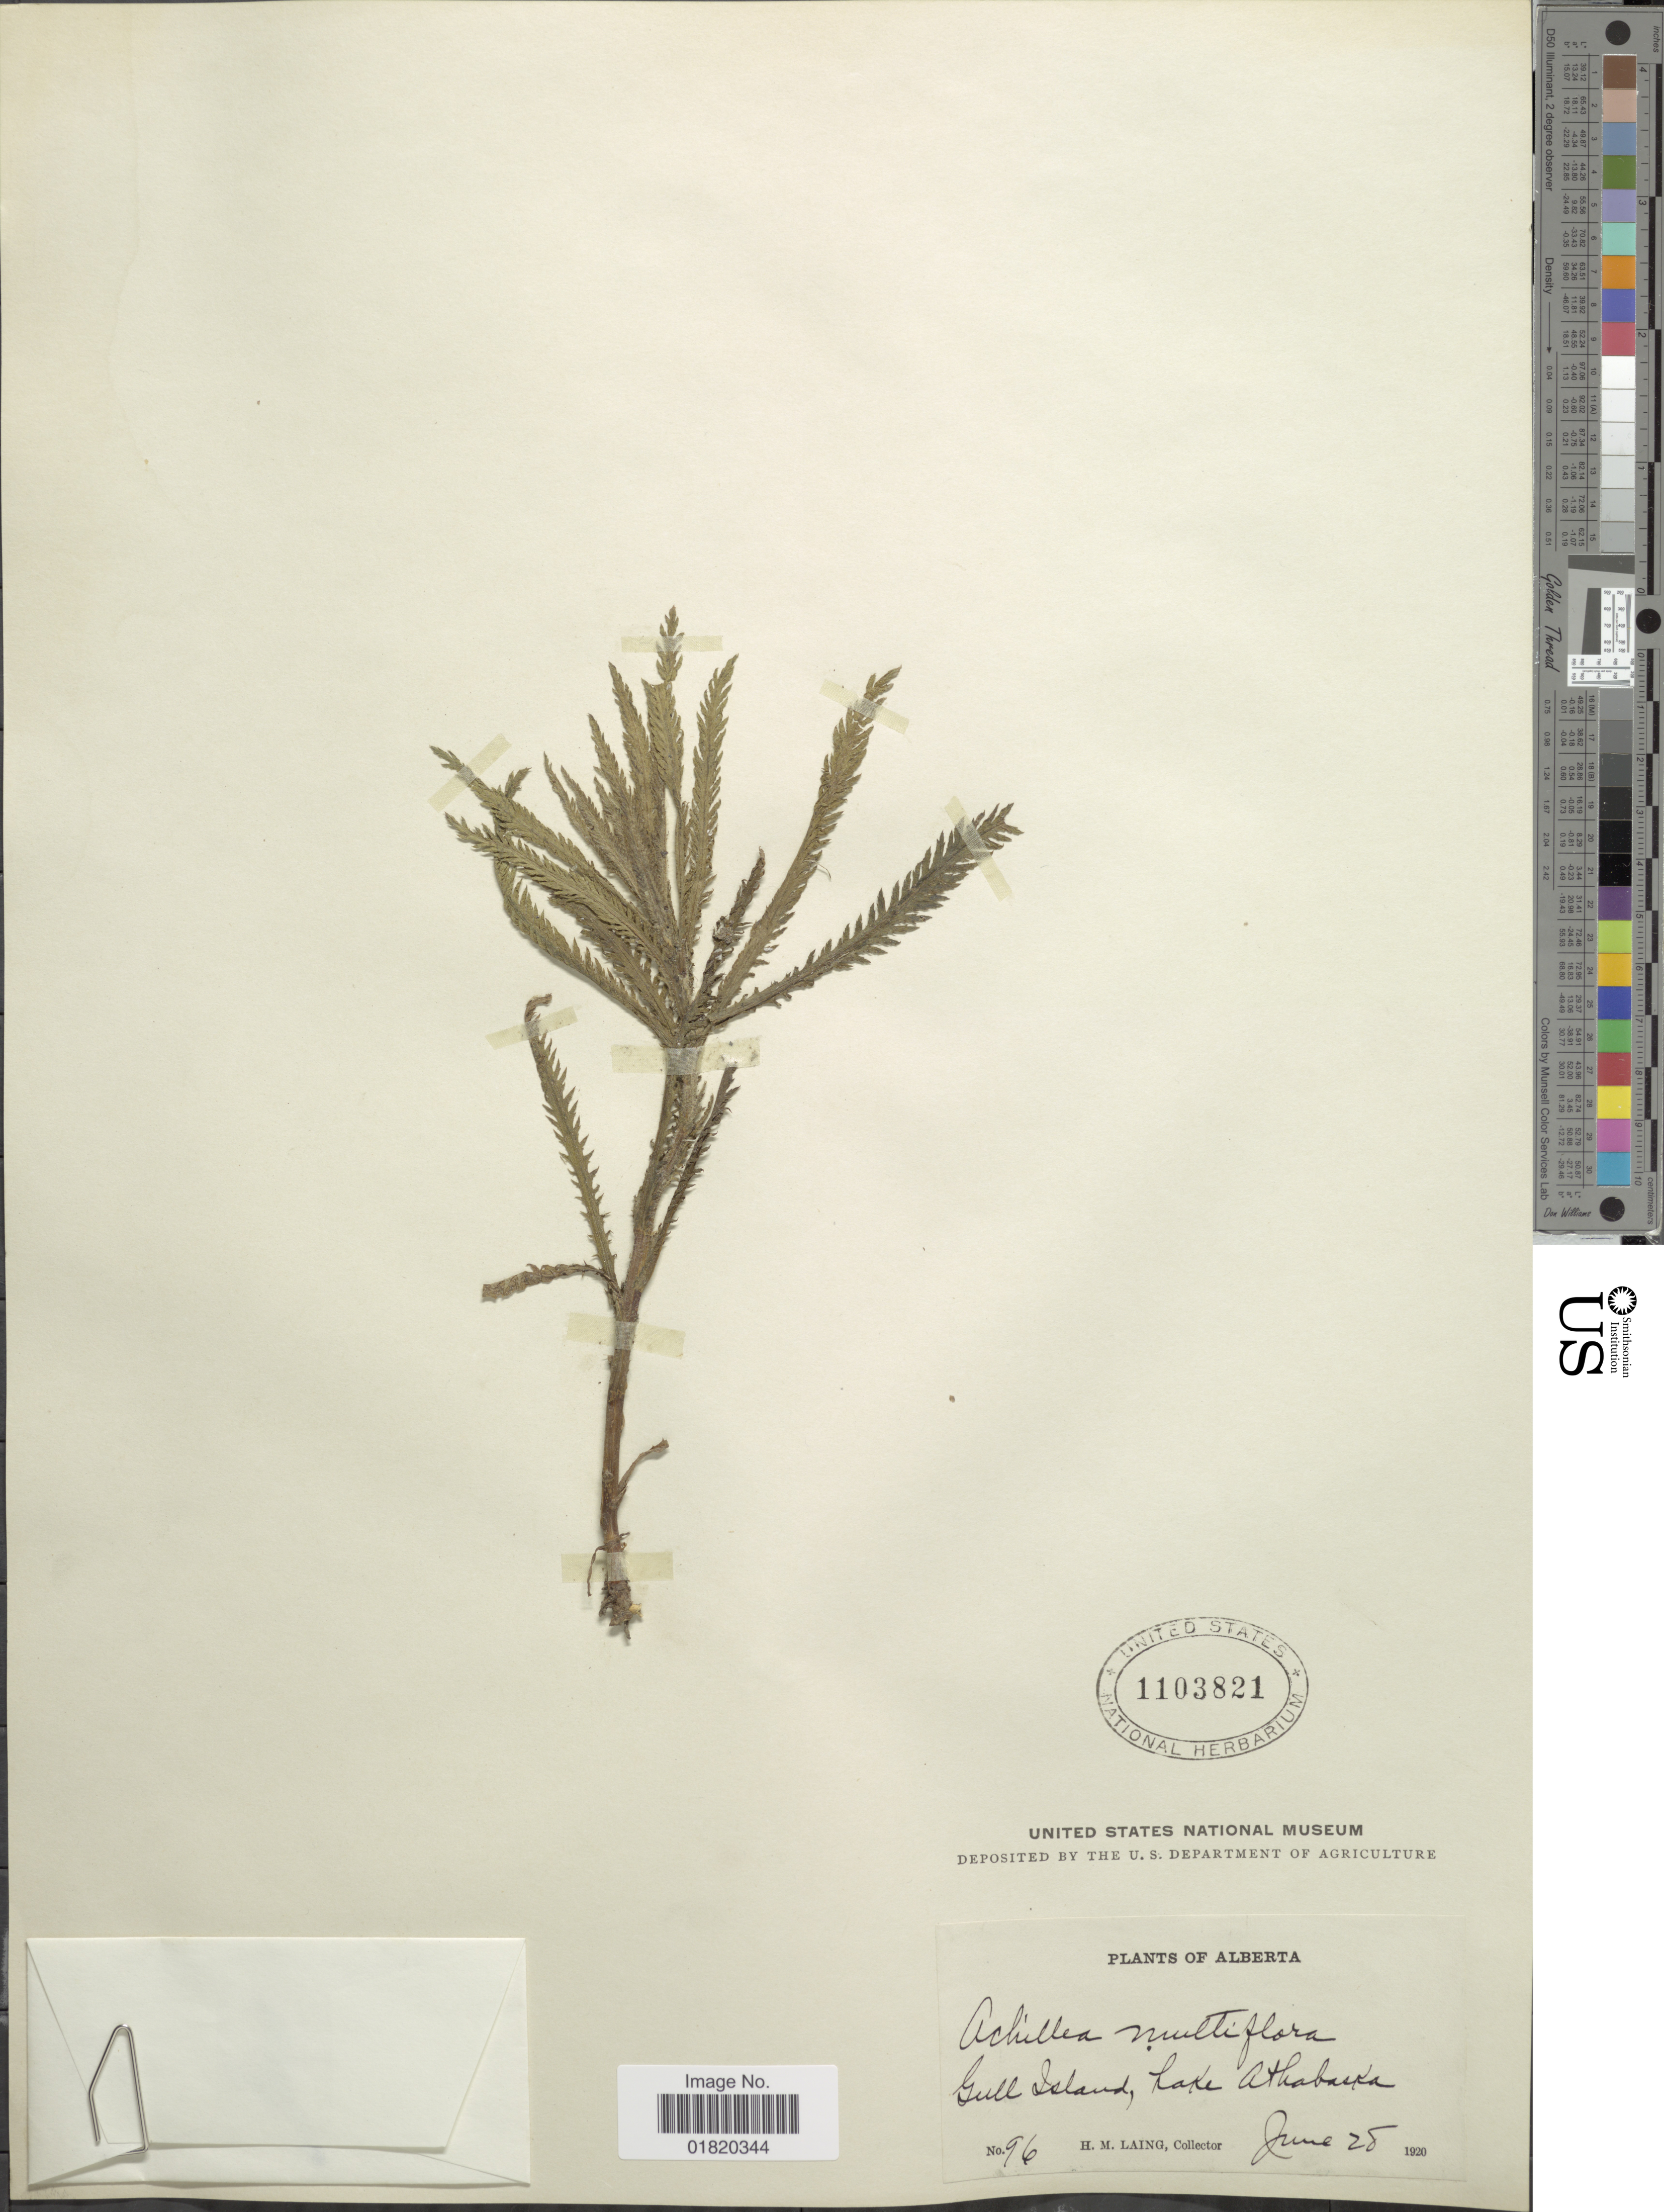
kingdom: Plantae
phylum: Tracheophyta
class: Magnoliopsida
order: Asterales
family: Asteraceae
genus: Achillea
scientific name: Achillea multiflora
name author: Hook.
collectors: H. Laing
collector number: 96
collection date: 1920-06-28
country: Canada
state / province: Alberta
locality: Gull Island, Lake Athabaska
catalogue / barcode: US 1103821